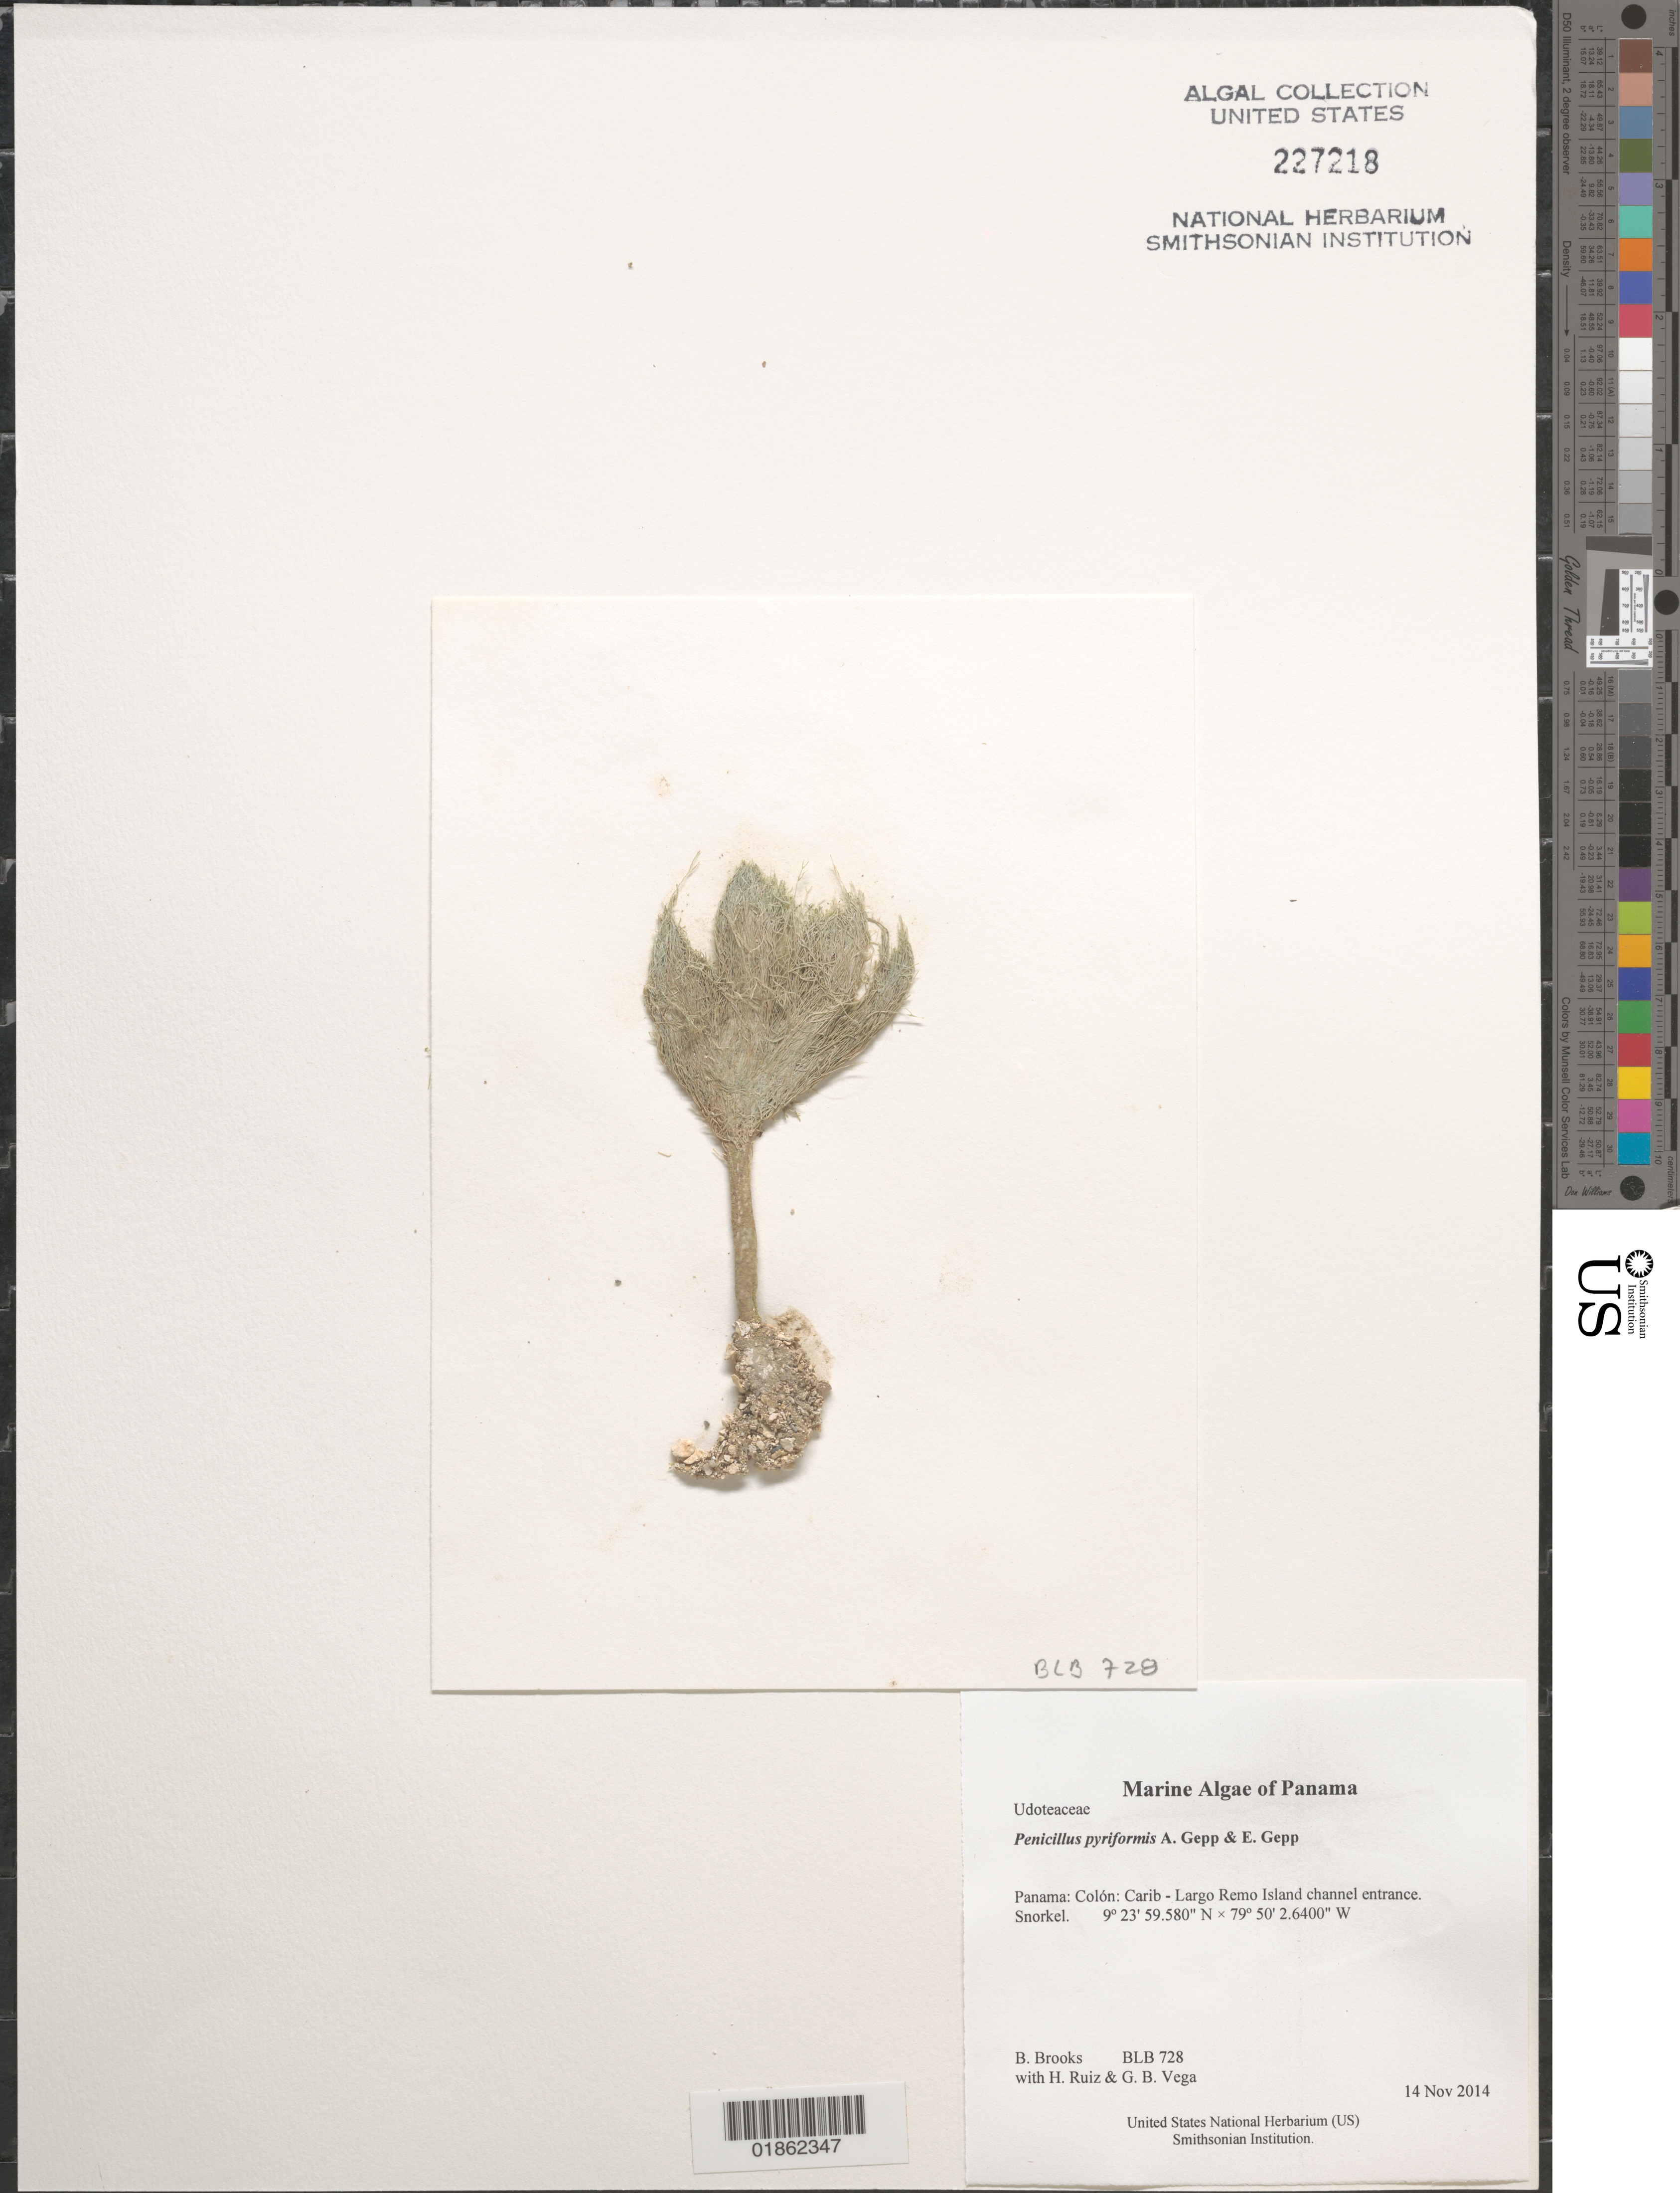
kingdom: Plantae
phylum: Chlorophyta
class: Ulvophyceae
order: Bryopsidales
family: Udoteaceae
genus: Penicillus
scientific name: Penicillus pyriformis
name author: A. Gepp & E. Gepp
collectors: B. Brooks, H. Ruiz & G. B. Vega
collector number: BLB 728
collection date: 2014-11-14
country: Panama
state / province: Colón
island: Largo Remo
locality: Carib - Largo Remo Island channel entrance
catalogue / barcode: US 227218